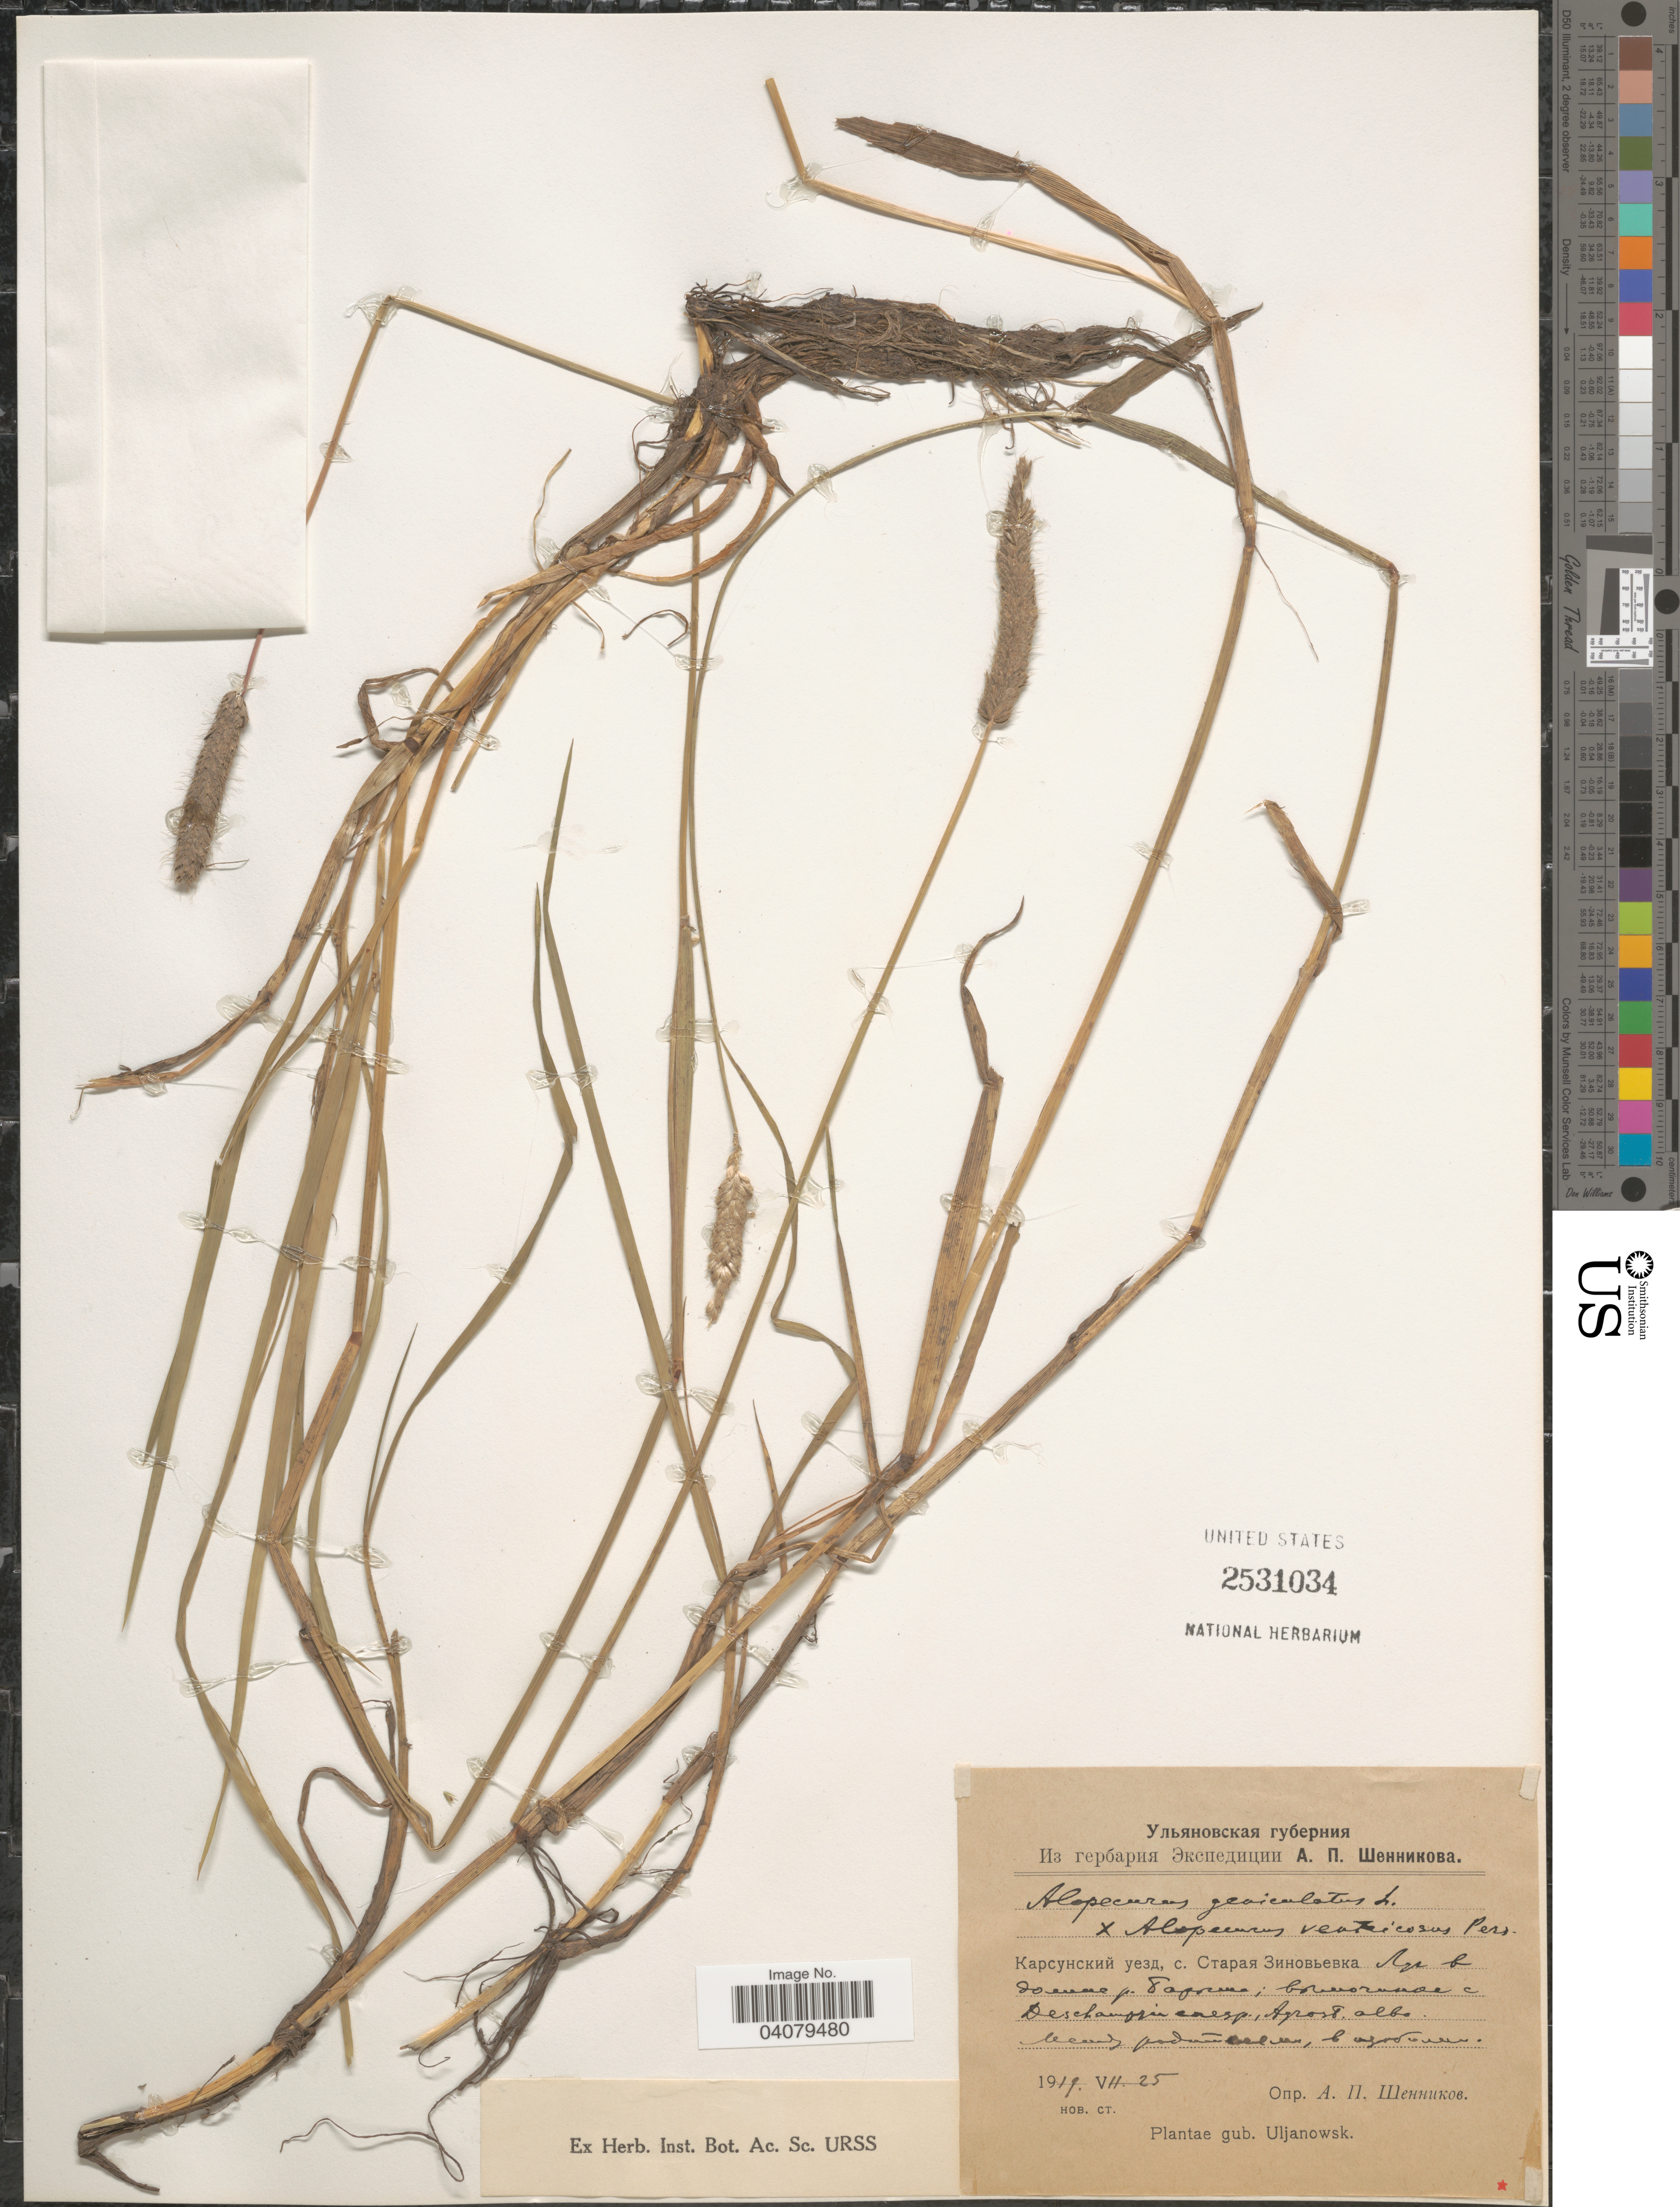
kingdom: Plantae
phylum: Tracheophyta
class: Liliopsida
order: Poales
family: Poaceae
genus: Alopecurus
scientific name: Alopecurus geniculatus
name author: L.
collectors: A. Shennikov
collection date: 1919-07-25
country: Russian Federation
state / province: Ulyanovsk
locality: Valley of river Barysh, village Staraya Zinovyevka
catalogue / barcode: US 2531034